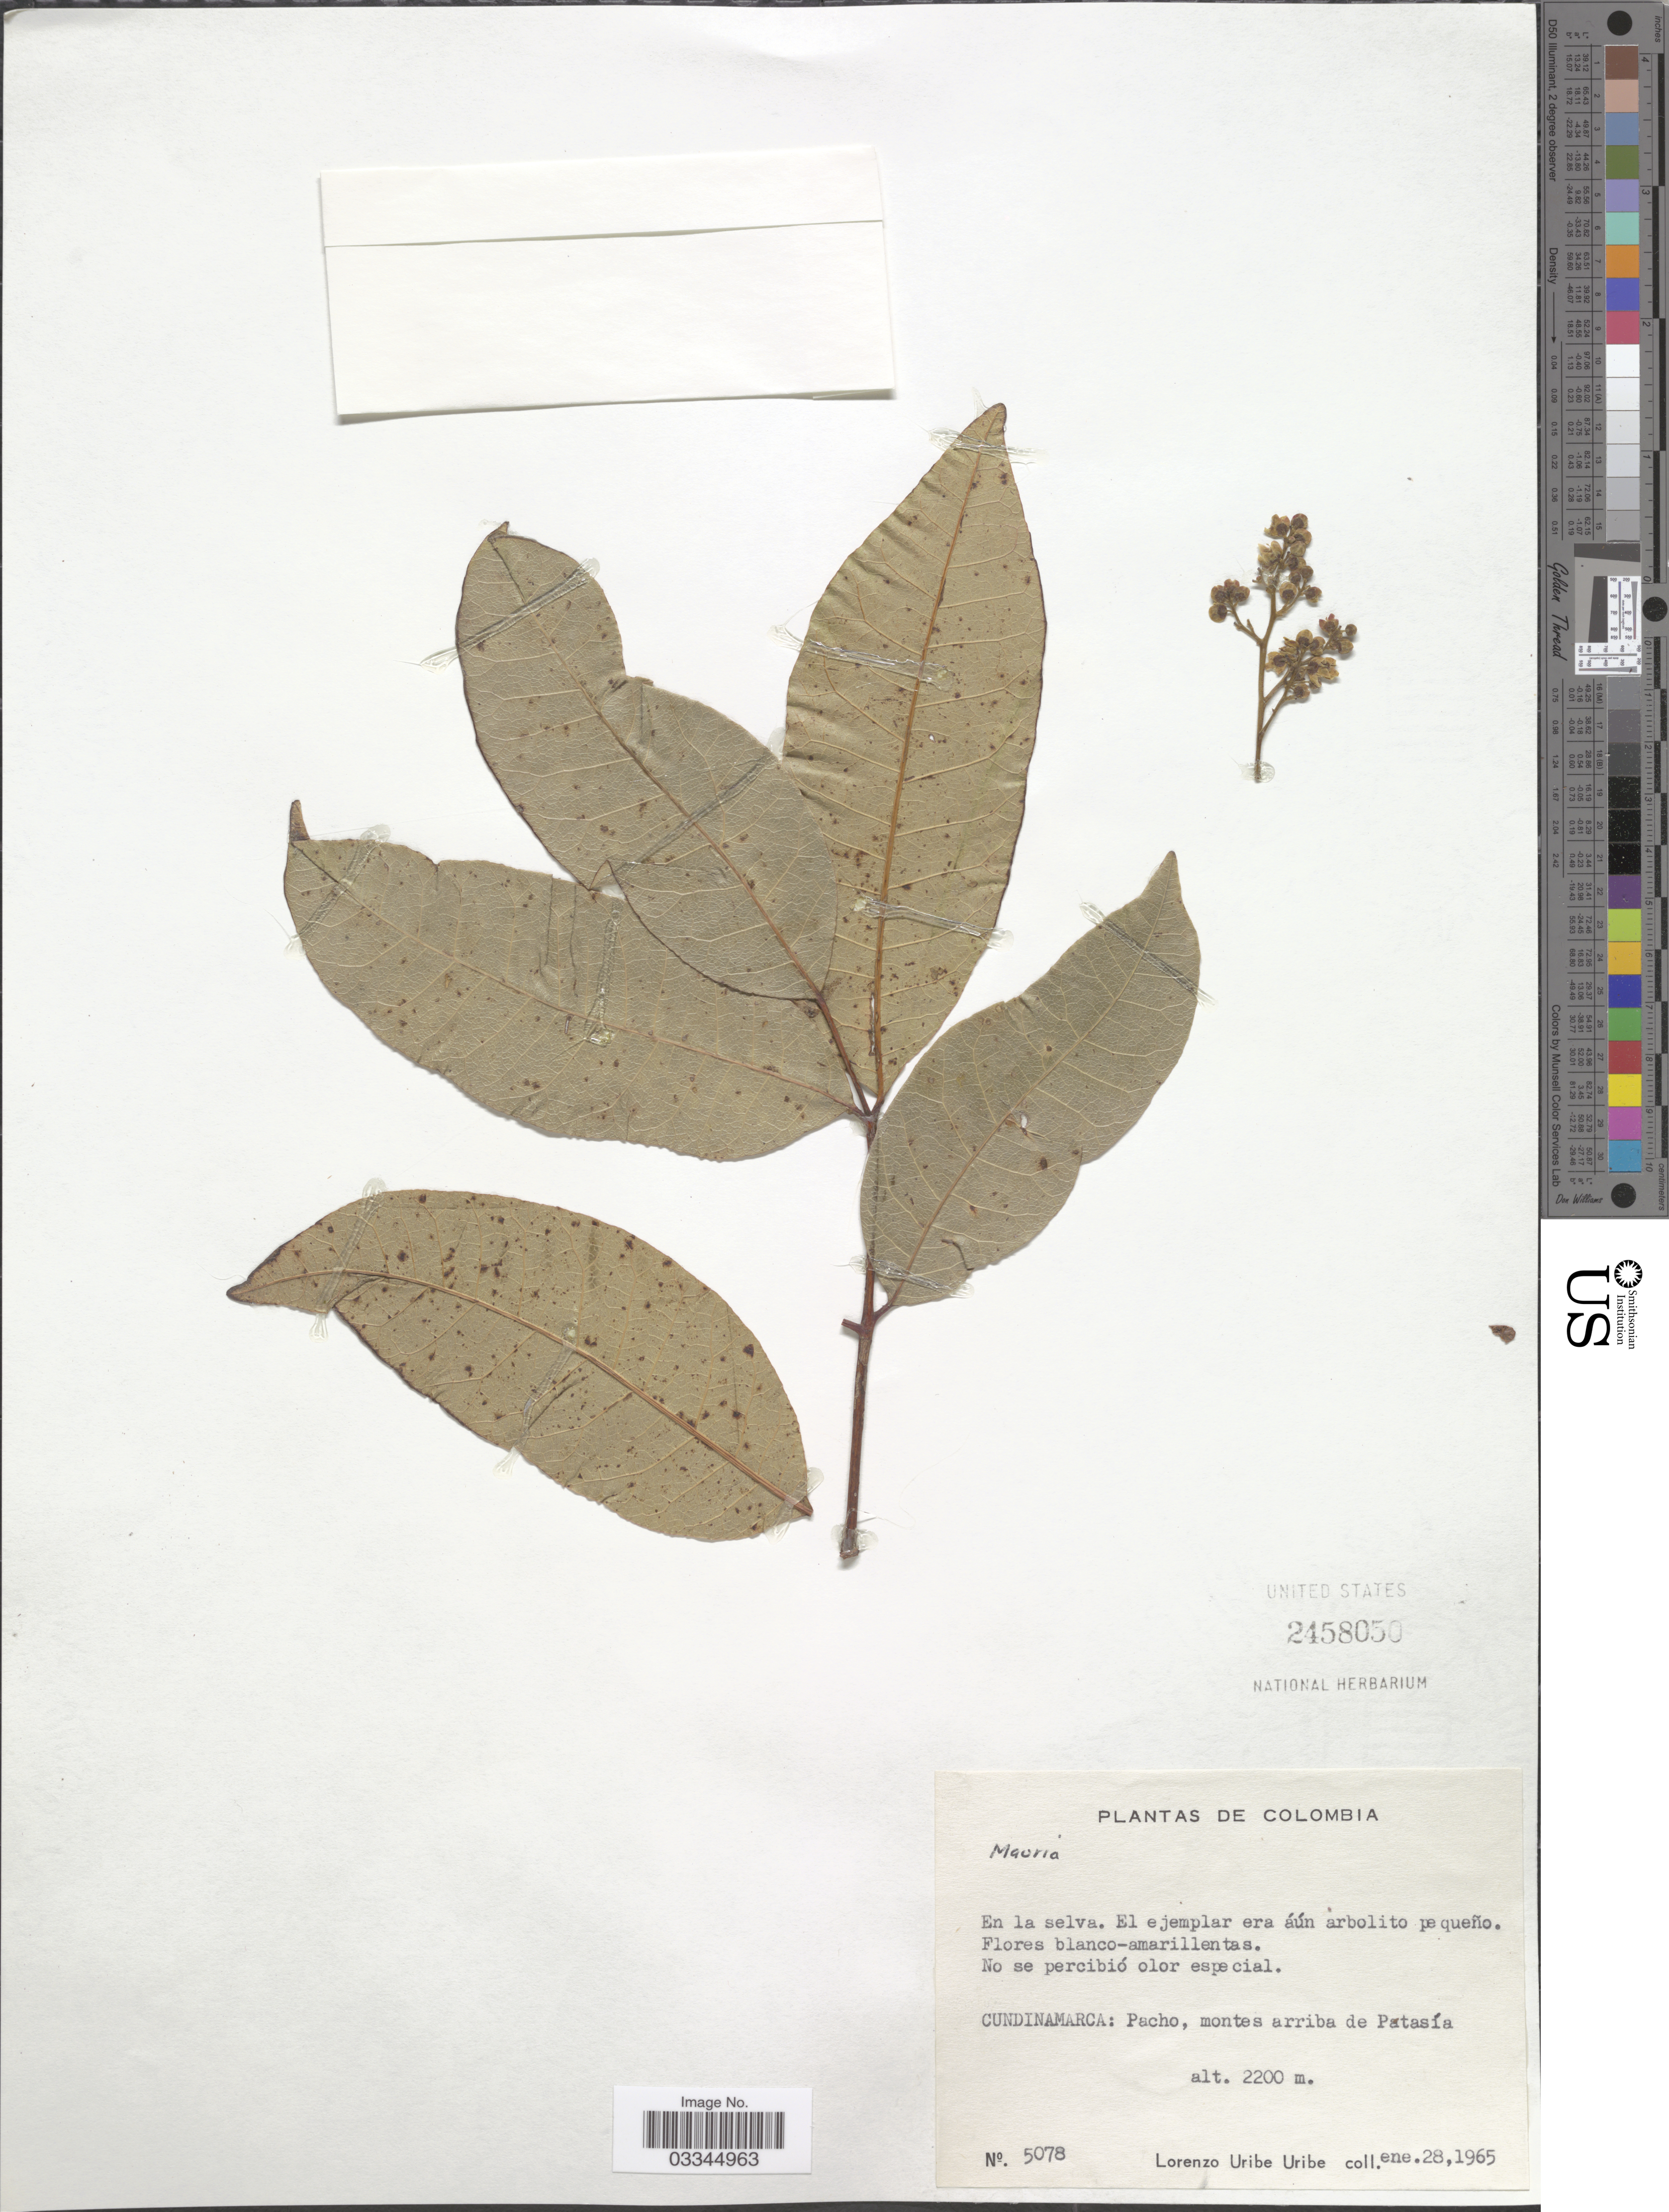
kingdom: Plantae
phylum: Tracheophyta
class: Magnoliopsida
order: Sapindales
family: Anacardiaceae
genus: Mauria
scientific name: Mauria sp.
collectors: L. Uribe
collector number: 5078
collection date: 1965-01-28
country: Colombia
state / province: Cundinamarca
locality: Pacho, montes arriba de Patasía.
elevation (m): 2200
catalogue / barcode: US 2458050